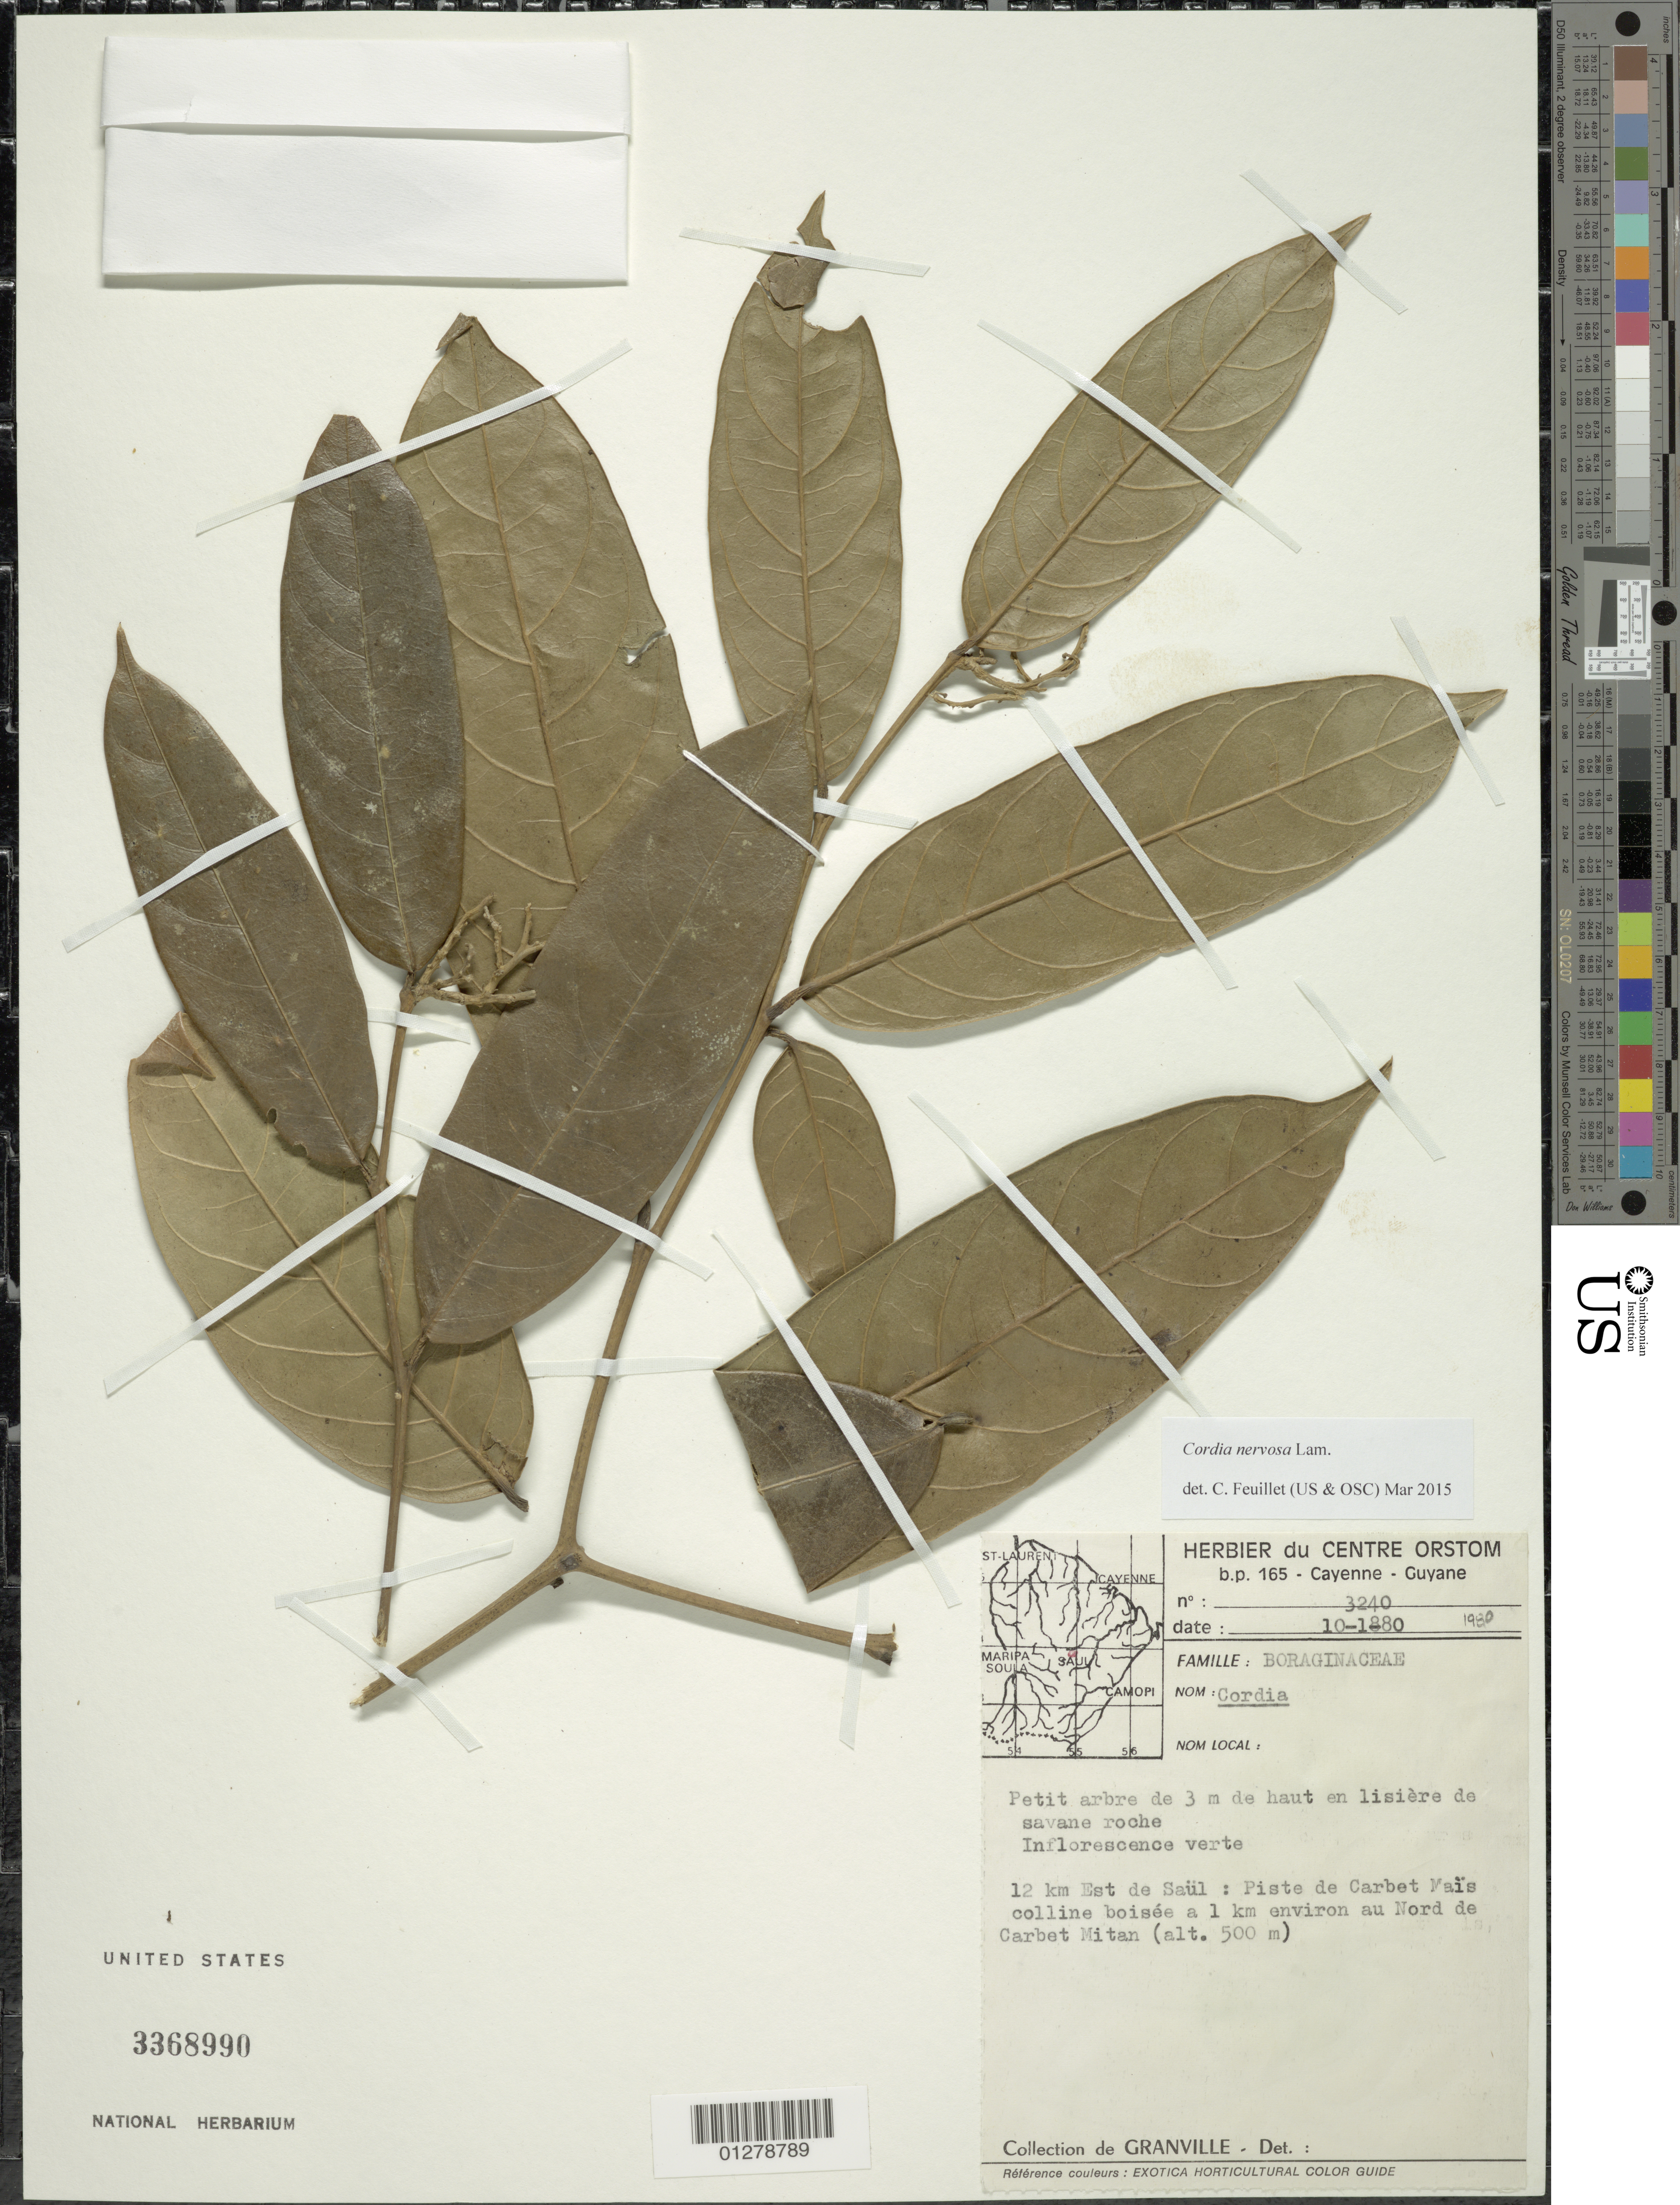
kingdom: Plantae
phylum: Tracheophyta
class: Magnoliopsida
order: Boraginales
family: Cordiaceae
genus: Cordia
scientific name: Cordia nervosa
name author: Lam.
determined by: Feuillet, C.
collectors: J.-J. de Granville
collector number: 3240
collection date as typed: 10-Jan-80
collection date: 1980-01-10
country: French Guiana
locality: Saül, 12 km E de, Piste de Carbet Maïs, a 1 km Nord de Carbet Mitan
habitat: en lisiere de savane roche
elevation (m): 500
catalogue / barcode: US 3368990